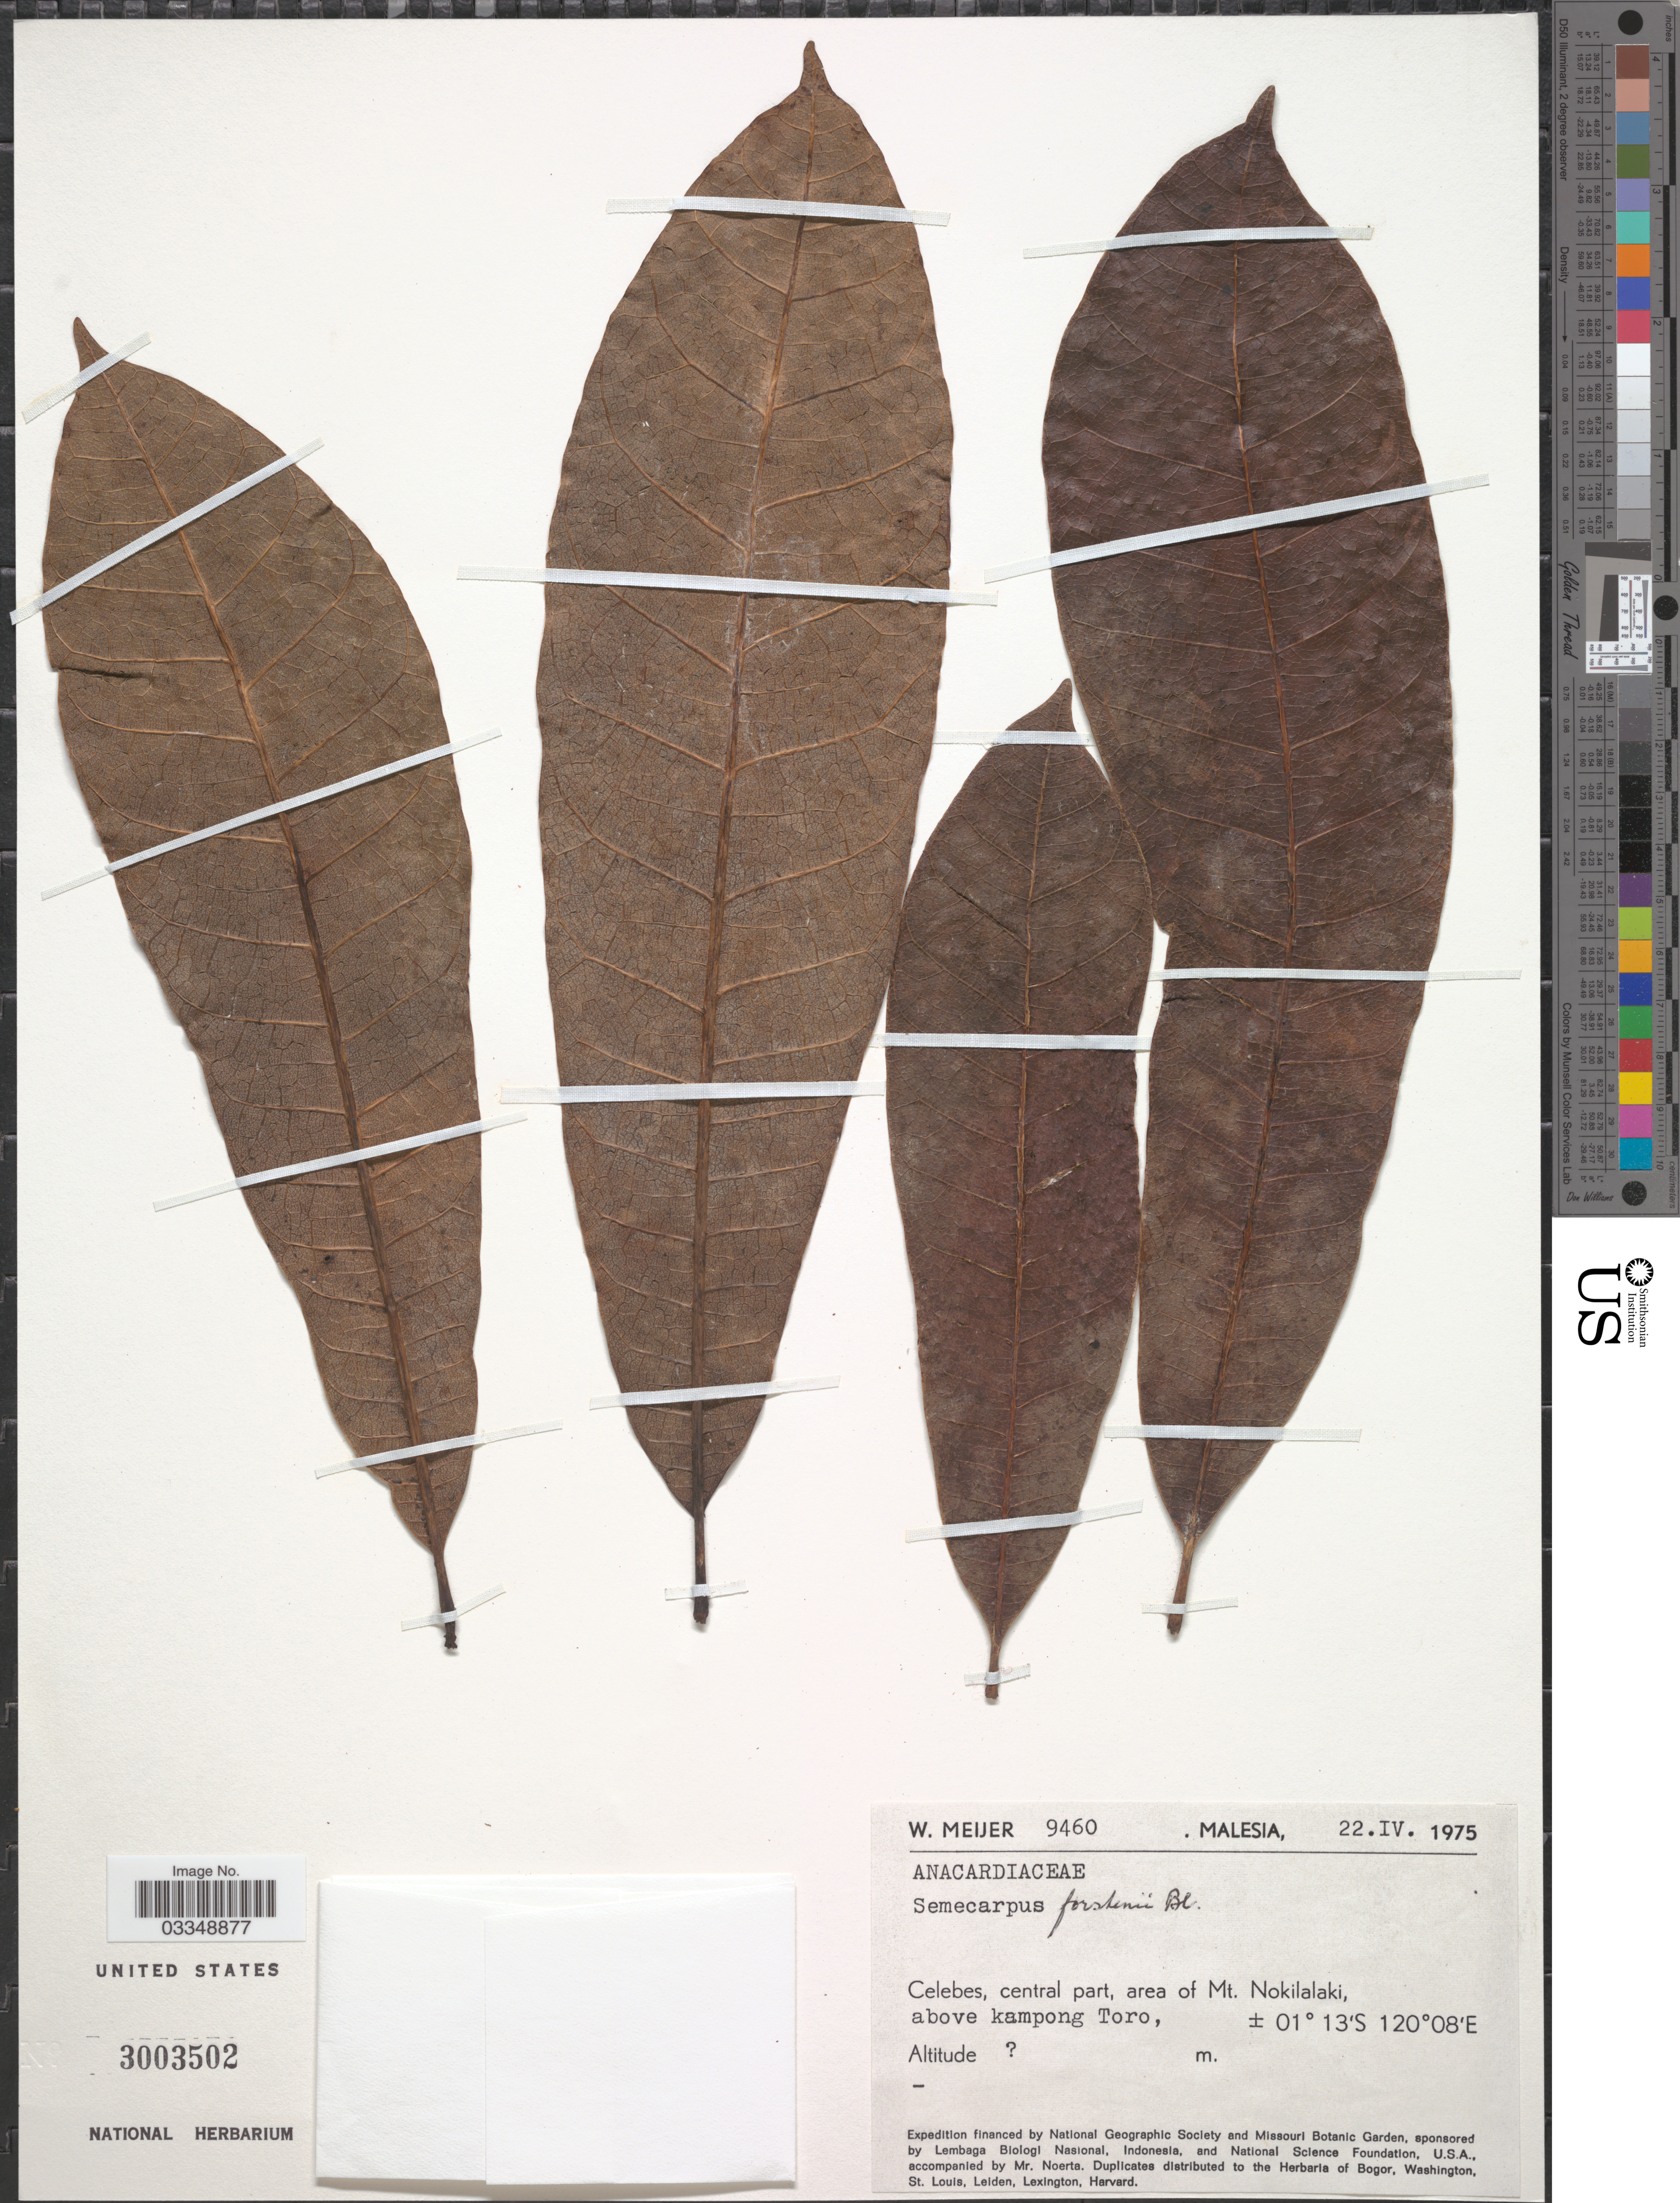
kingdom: Plantae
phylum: Tracheophyta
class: Magnoliopsida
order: Sapindales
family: Anacardiaceae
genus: Semecarpus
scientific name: Semecarpus forstenii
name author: Blume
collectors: W. Meijer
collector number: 9460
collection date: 1975-04-22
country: Malaysia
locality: Malesia. Celebes, central part, area of Mt. Nokilalaki, above kampong Toro.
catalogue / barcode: US 3003502